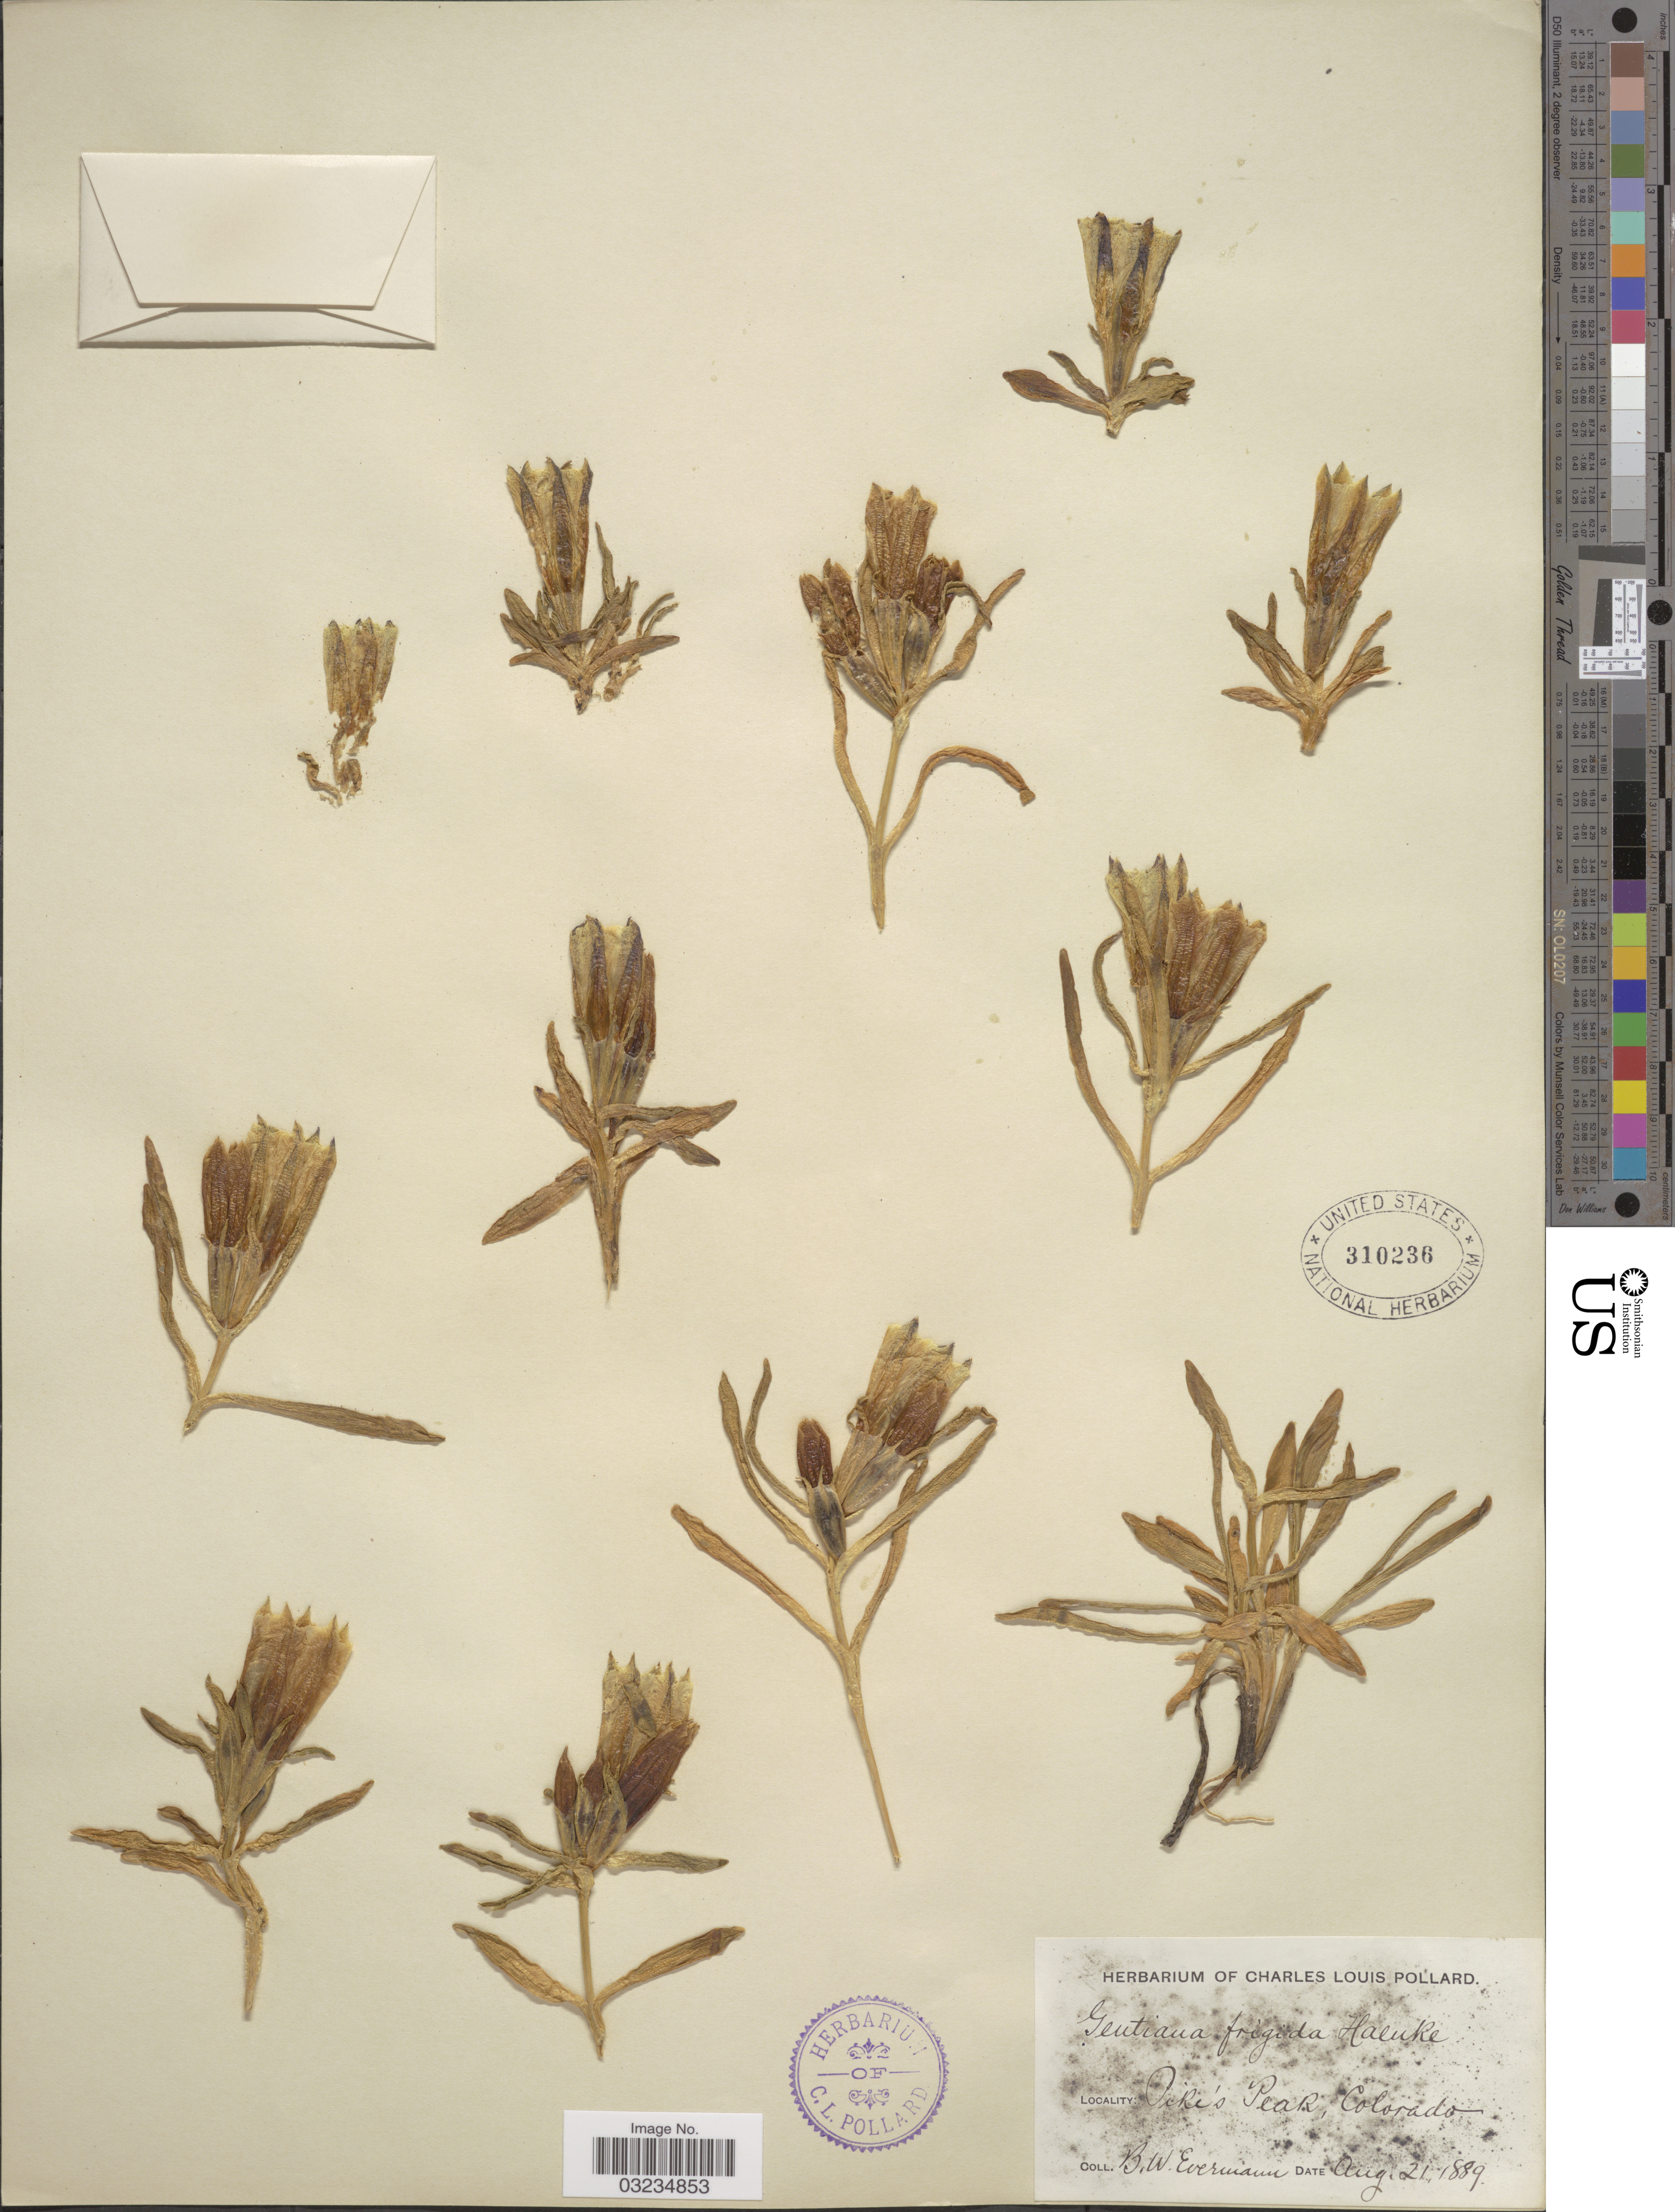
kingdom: Plantae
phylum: Tracheophyta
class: Magnoliopsida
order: Gentianales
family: Gentianaceae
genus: Gentiana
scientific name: Gentiana romanzovii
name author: Ledeb. ex Bunge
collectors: B. W. Evermann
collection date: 1889-08-21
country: United States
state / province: Colorado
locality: Pike's Peak.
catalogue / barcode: US 310236